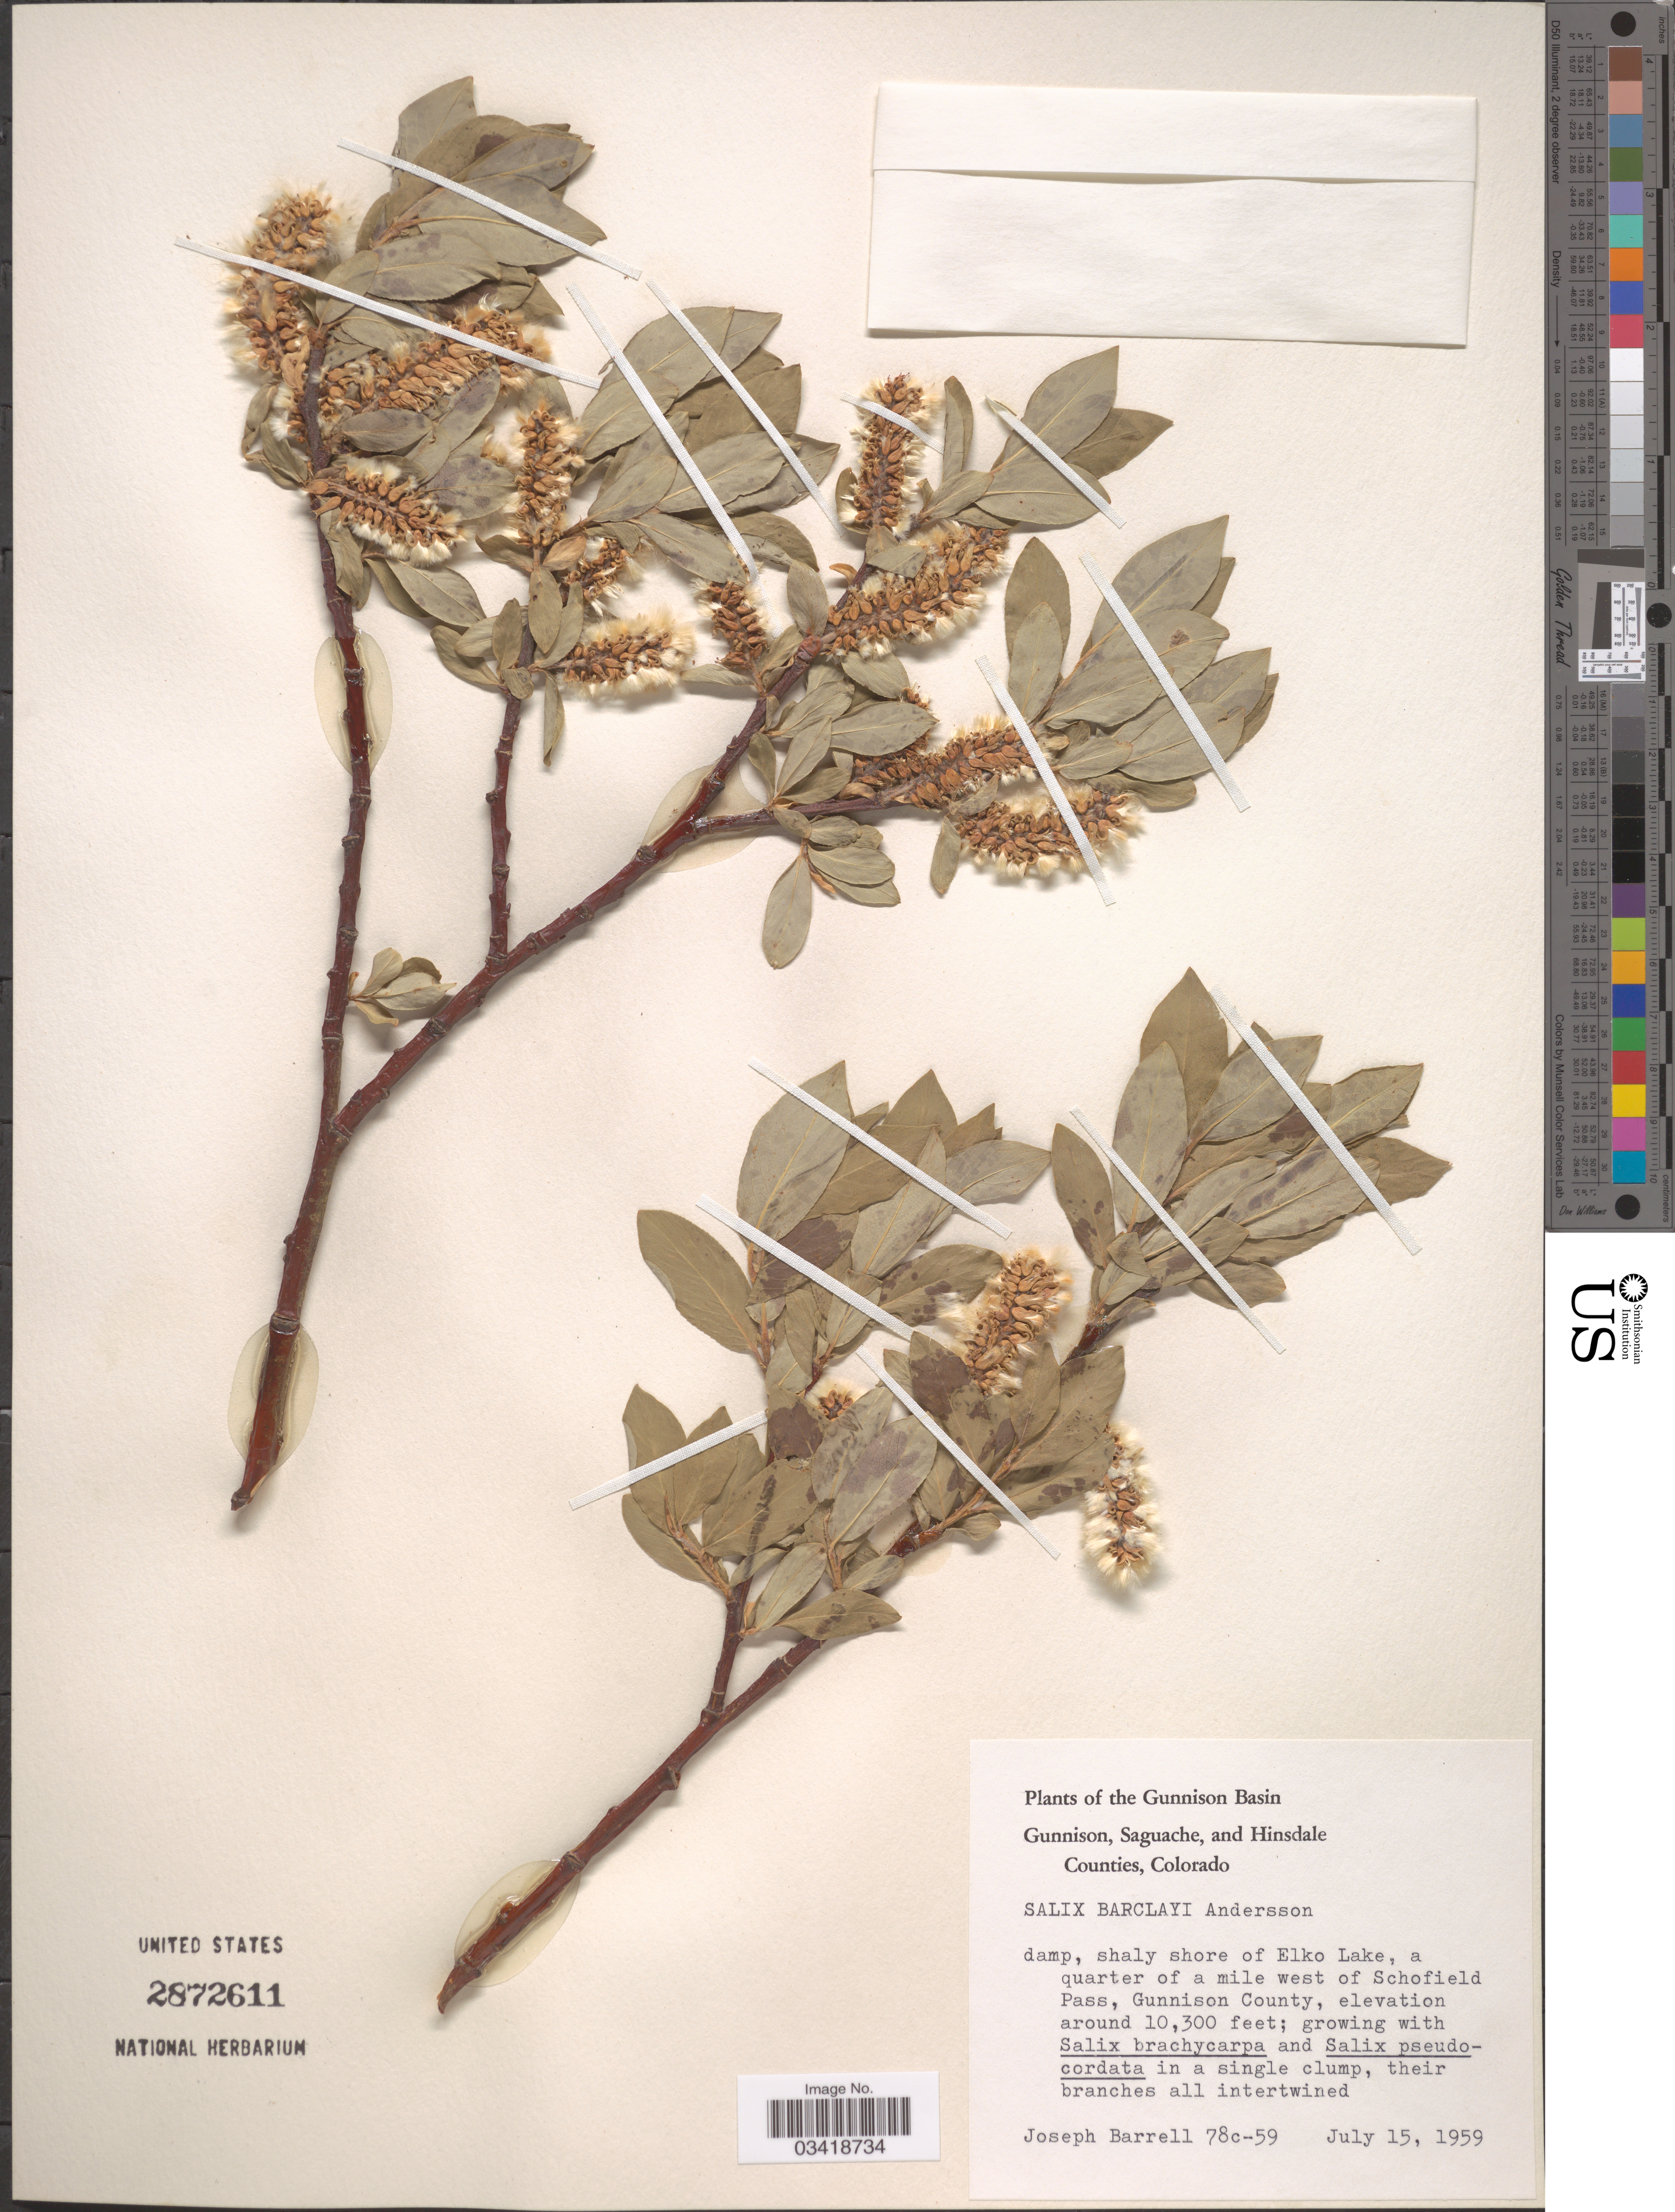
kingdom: Plantae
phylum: Tracheophyta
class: Magnoliopsida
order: Malpighiales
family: Salicaceae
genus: Salix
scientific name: Salix barclayi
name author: Andersson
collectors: J. Barrell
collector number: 78c-59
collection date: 1959-07-15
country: United States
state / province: Colorado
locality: The Gunnison Basin. Shaly shore of Elko Lake, a quarter of a mile west of Schofield Pass, Gunnison County.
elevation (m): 3139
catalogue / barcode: US 2872611